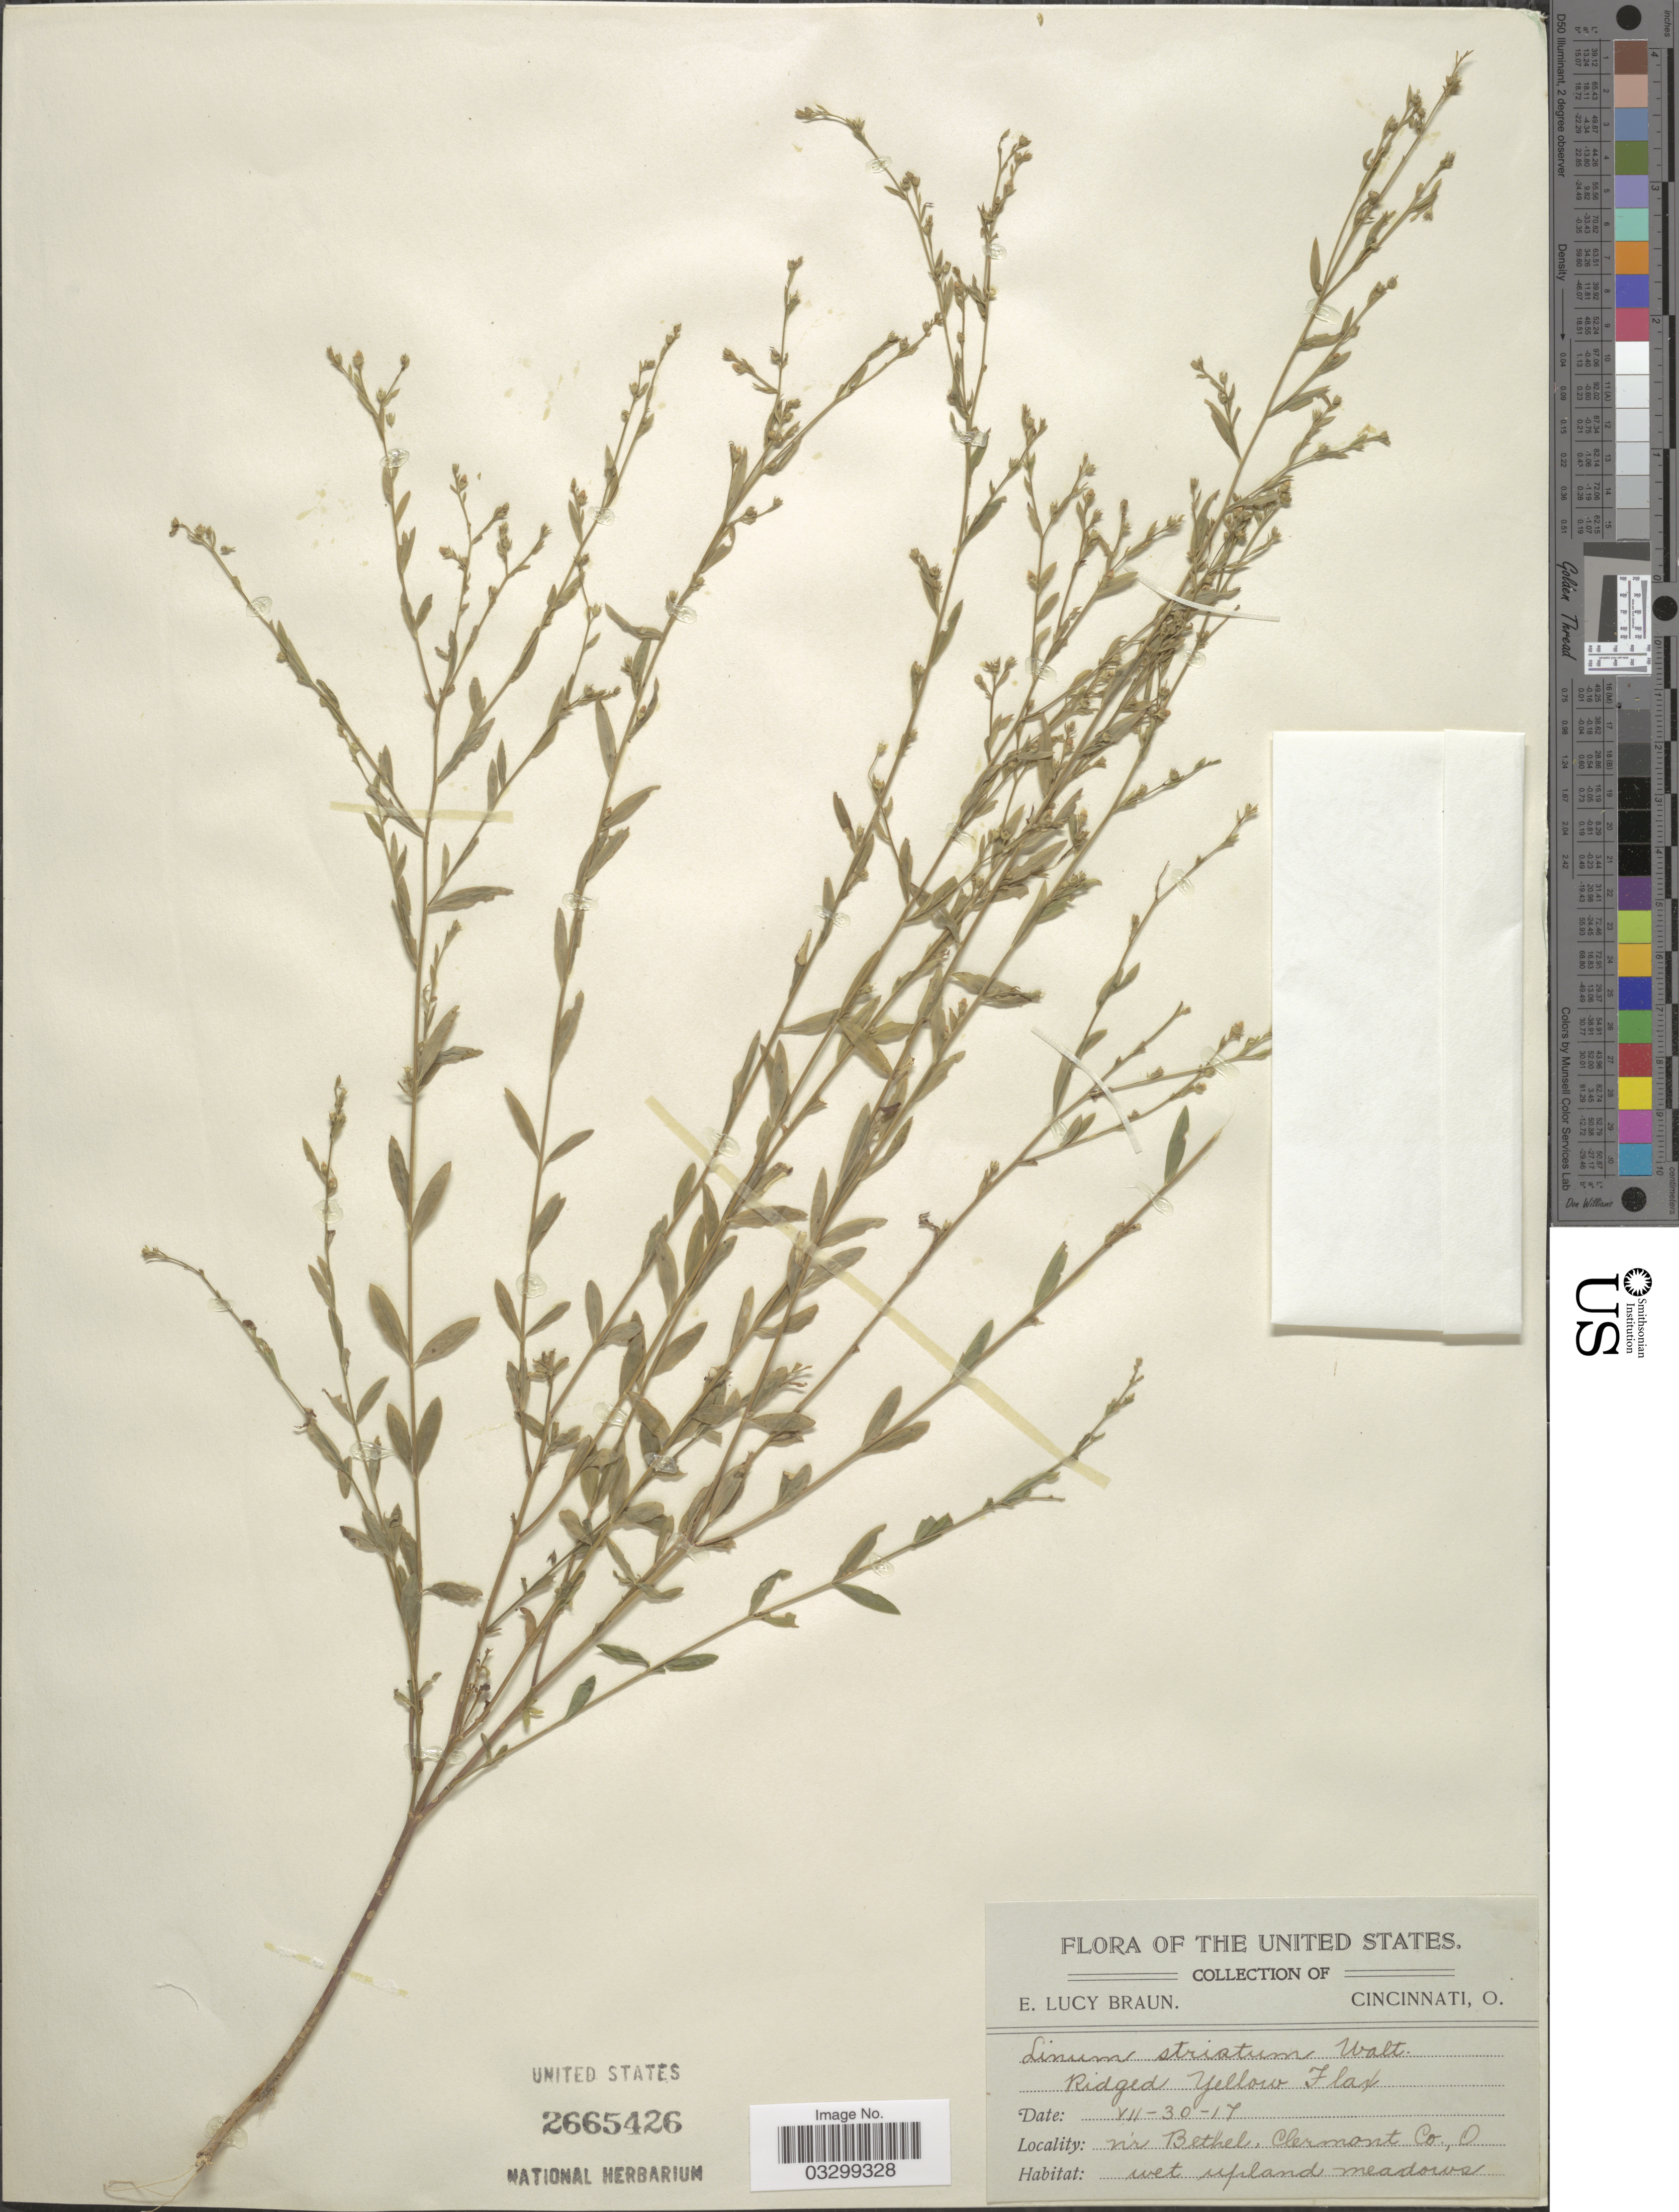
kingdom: Plantae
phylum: Tracheophyta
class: Magnoliopsida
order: Malpighiales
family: Linaceae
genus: Linum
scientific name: Linum striatum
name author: Walter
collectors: E. L. Braun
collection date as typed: Transcribed d/m/y: 30/7/17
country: United States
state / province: Ohio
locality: Nr Bethel, Clermont Co.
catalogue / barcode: US 2665426